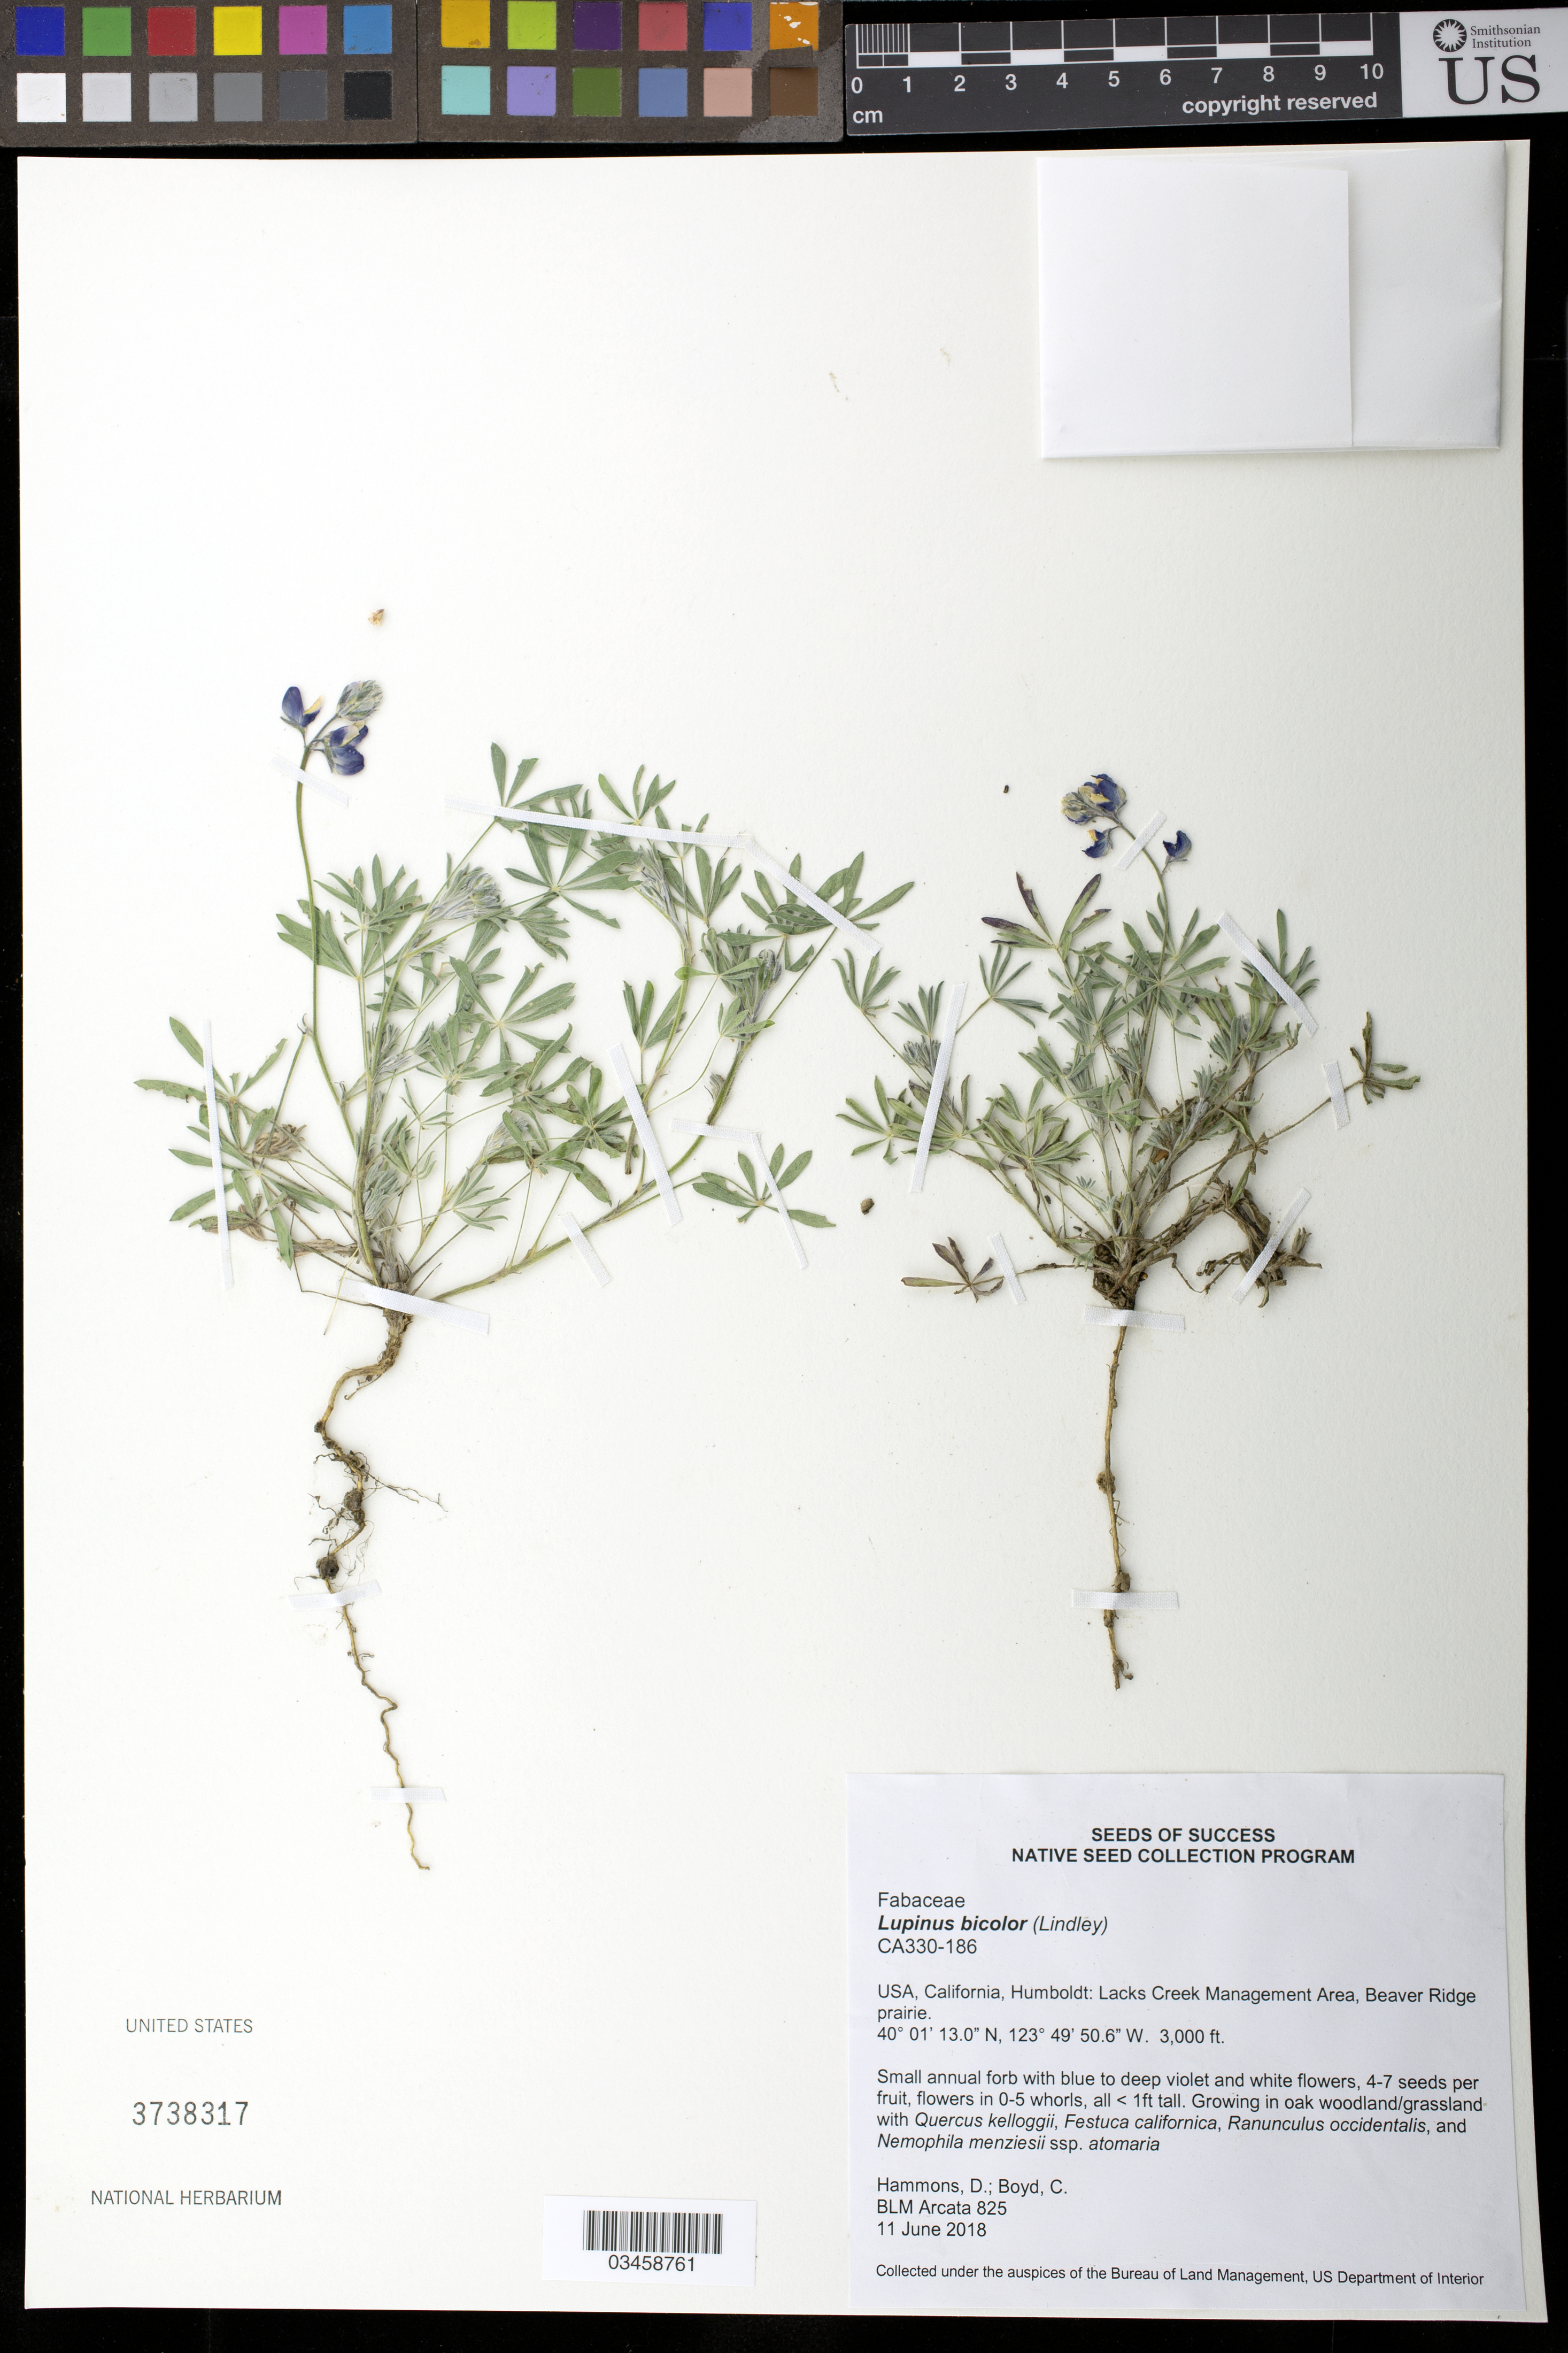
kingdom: Plantae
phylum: Tracheophyta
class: Magnoliopsida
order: Fabales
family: Fabaceae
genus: Lupinus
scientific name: Lupinus bicolor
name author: Lindl.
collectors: D. Hammons & C. Boyd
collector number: CA330-186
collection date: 2018-06-11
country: United States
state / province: California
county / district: Humboldt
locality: Lacks Creek Management Area, Beaver Ridge prairie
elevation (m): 914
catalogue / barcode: US 3738317